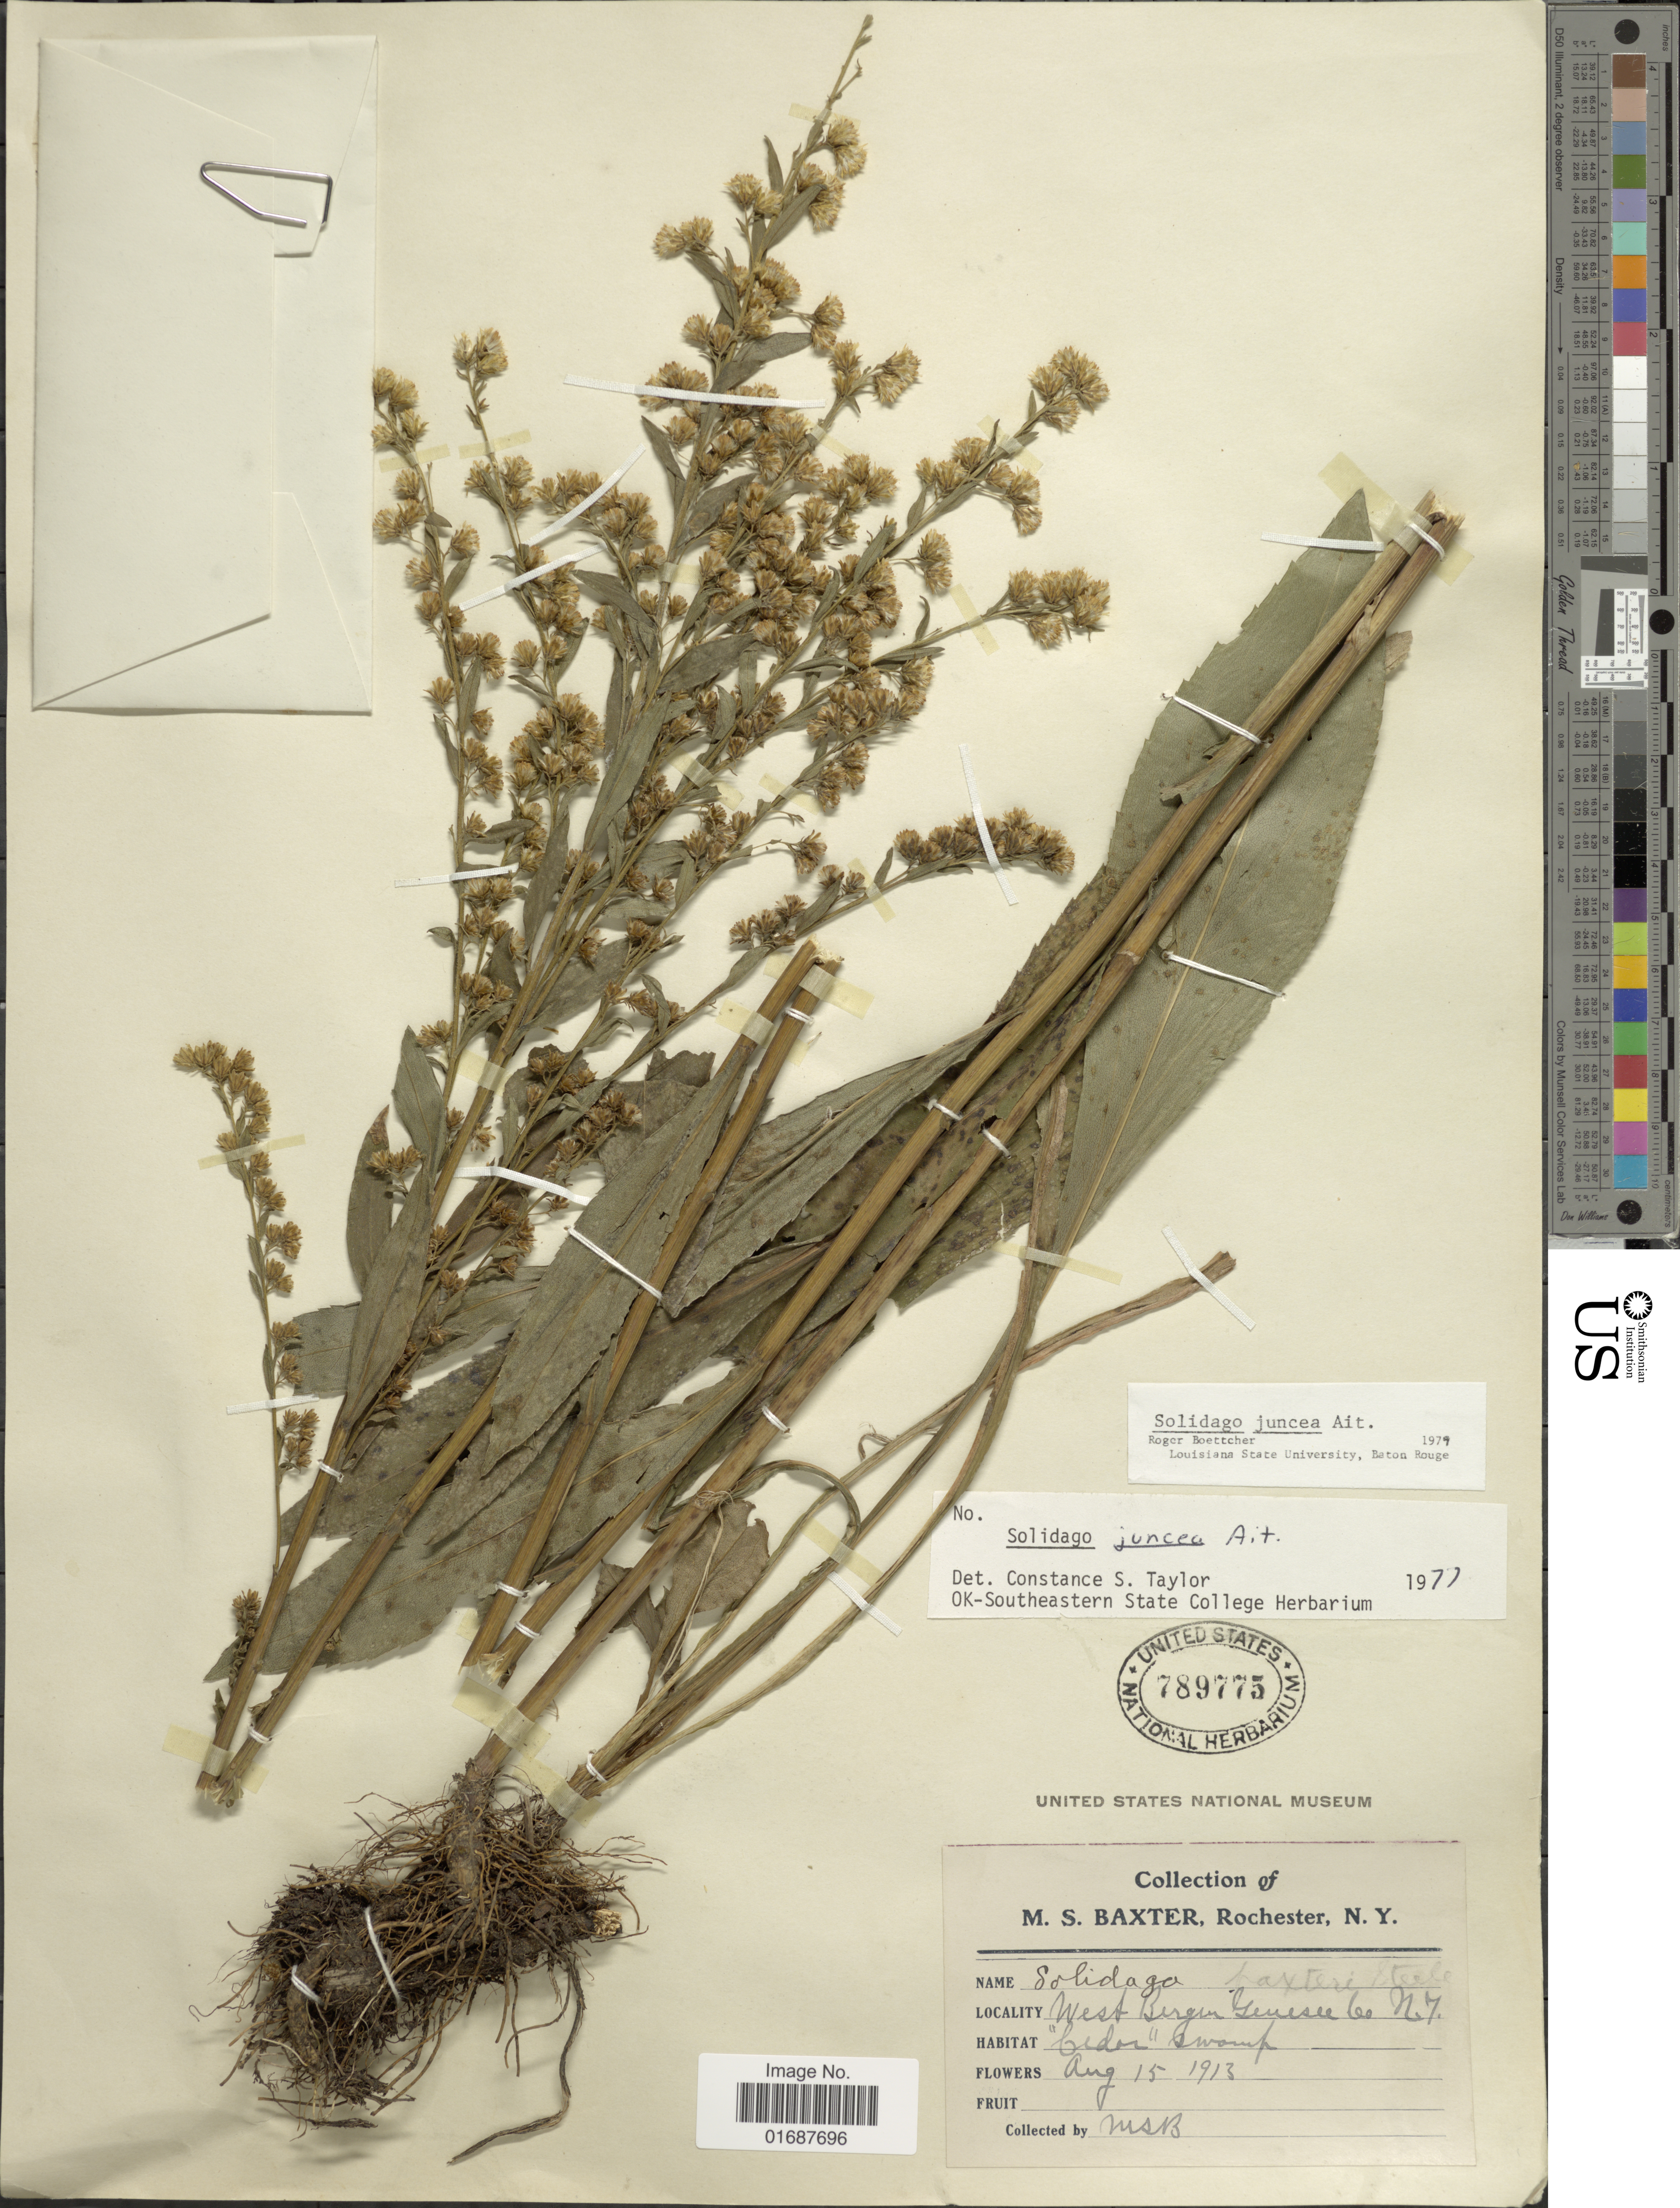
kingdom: Plantae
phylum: Tracheophyta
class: Magnoliopsida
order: Asterales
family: Asteraceae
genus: Solidago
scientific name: Solidago juncea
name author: Aiton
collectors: M. Baxter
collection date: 1913-08-15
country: United States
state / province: New York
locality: West Bergen Genesee Co."Cedar" swamp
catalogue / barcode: US 789775